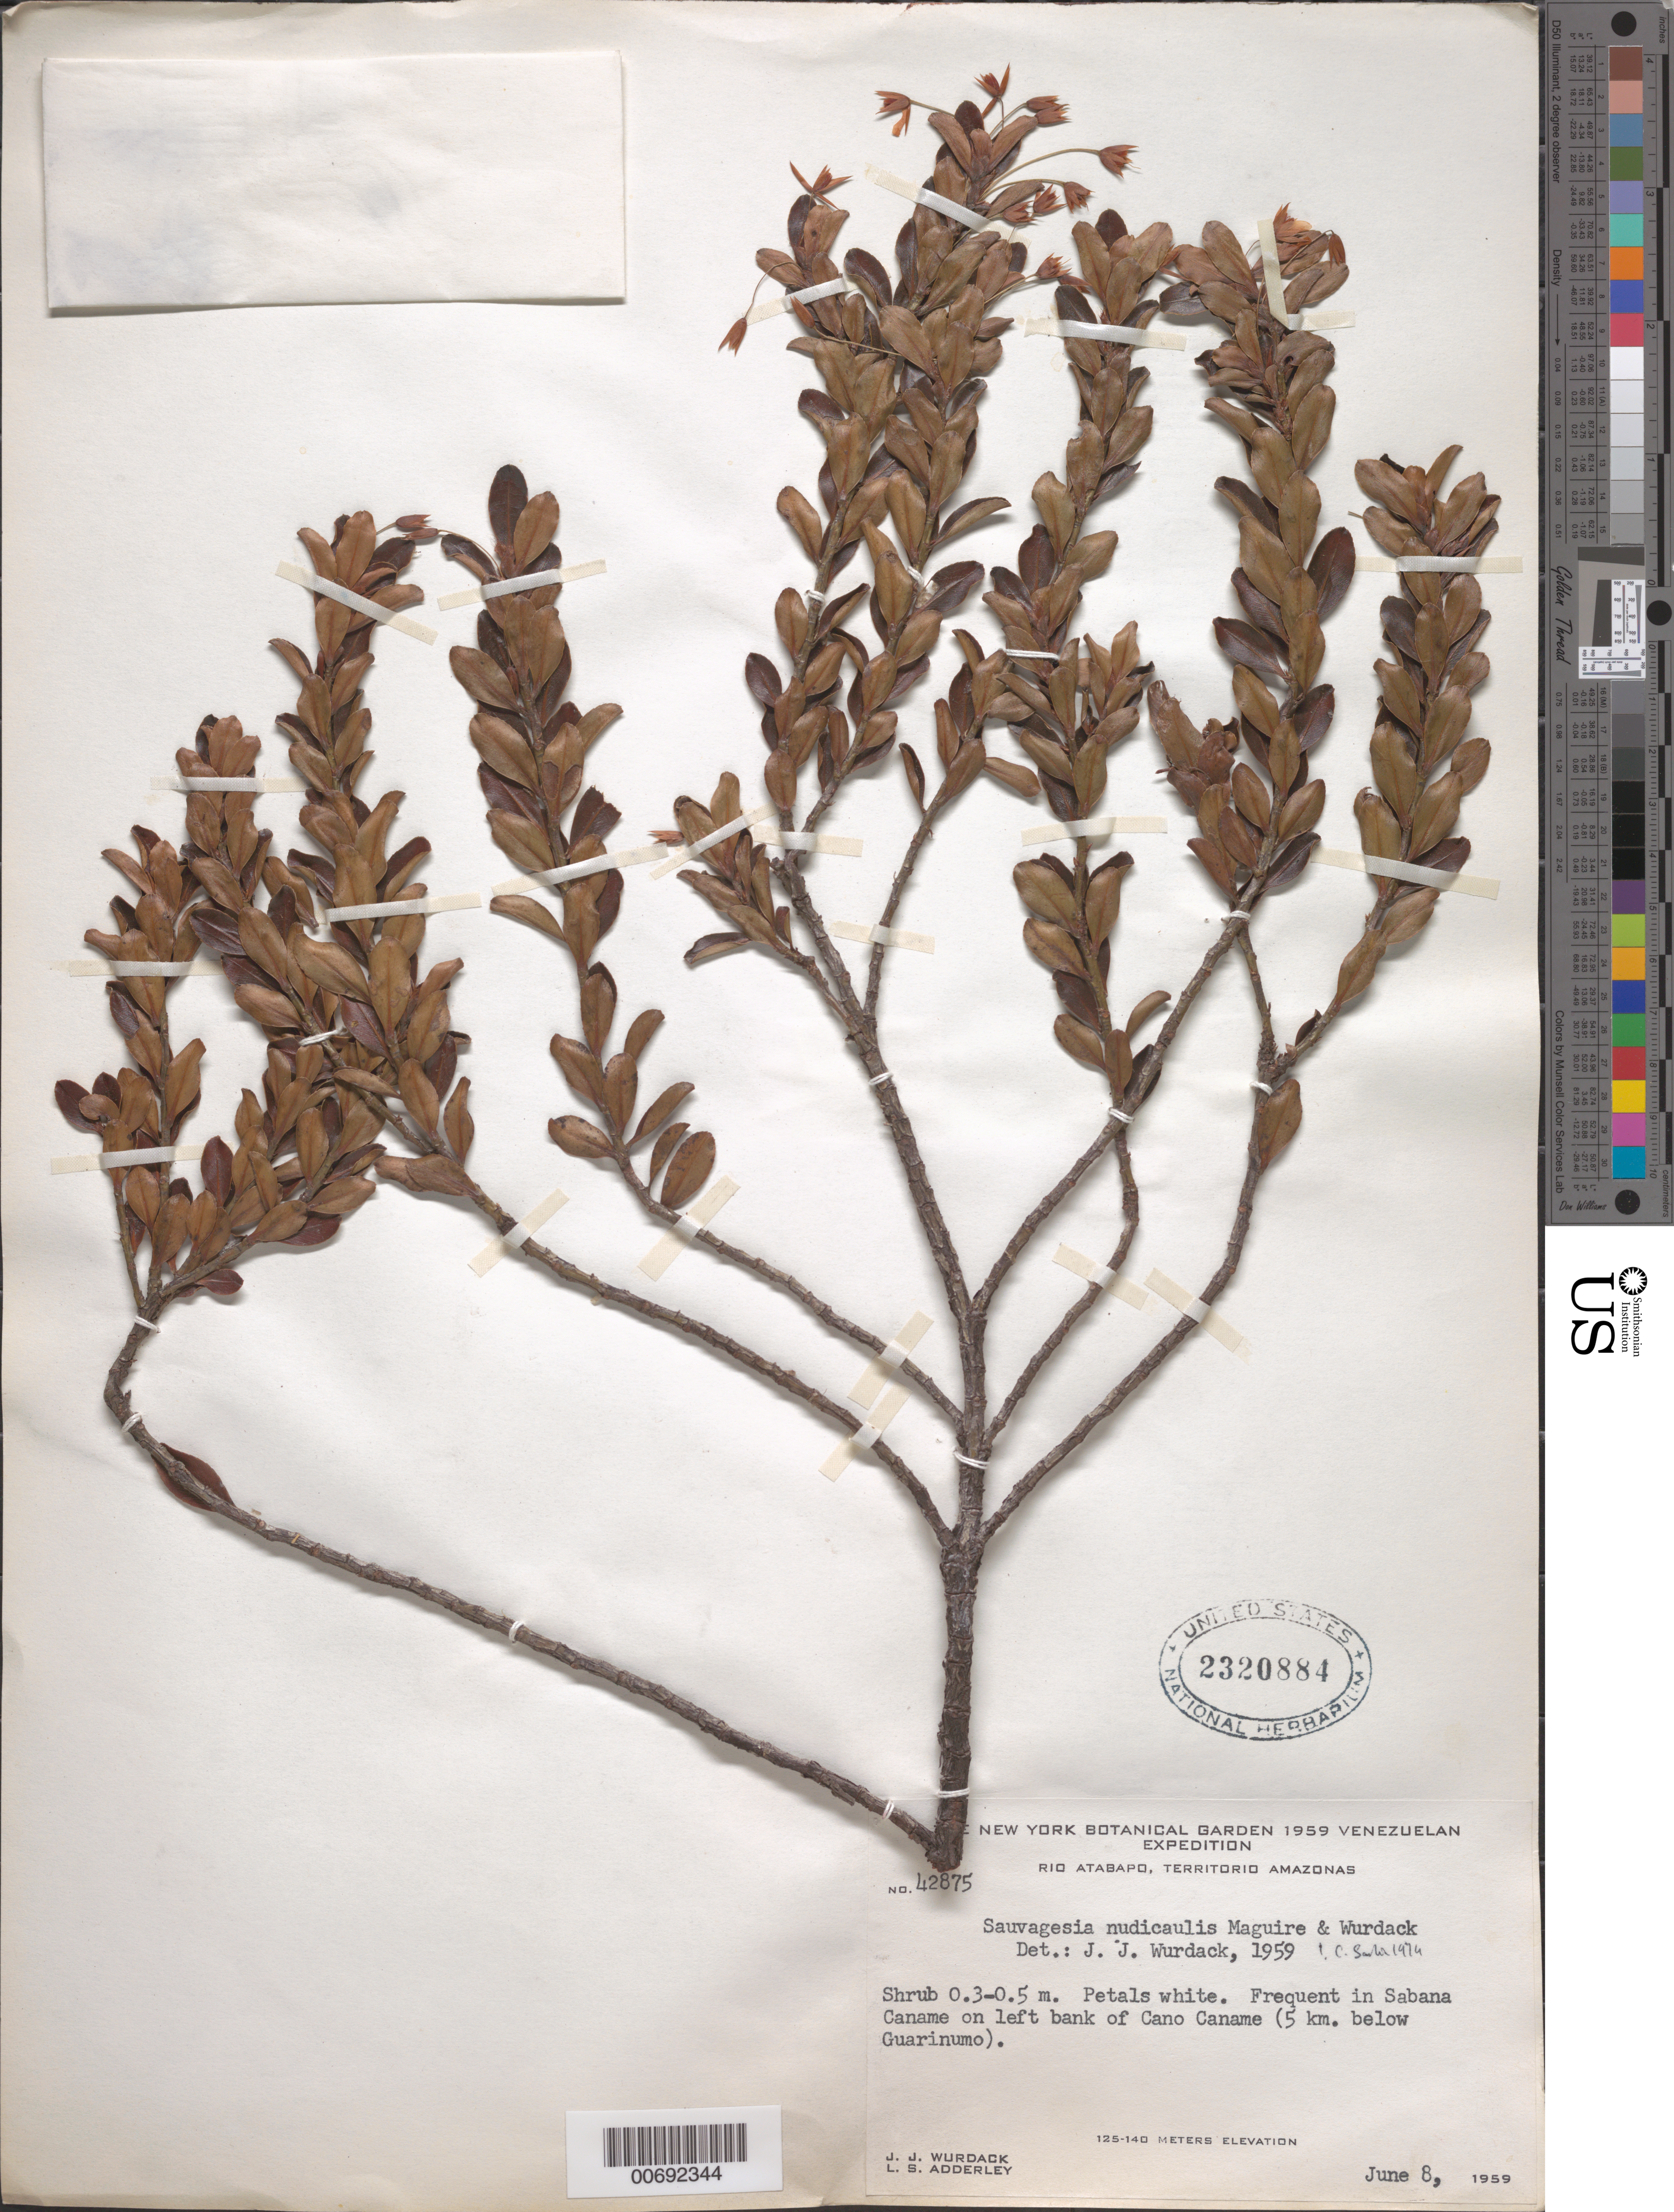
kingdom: Plantae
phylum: Tracheophyta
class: Magnoliopsida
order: Malpighiales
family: Ochnaceae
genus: Sauvagesia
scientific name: Sauvagesia nudicaulis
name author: Maguire & Wurdack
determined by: Sastre, C. H. L.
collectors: J. J. Wurdack & L. S. Adderley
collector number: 42875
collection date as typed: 8-Jun-59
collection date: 1959-06-08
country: Venezuela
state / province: Amazonas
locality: Sabana Caname, Caño Caname, 5 km below Guarinumo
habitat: Savanna; left bank of caño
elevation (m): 125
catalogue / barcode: US 2320884